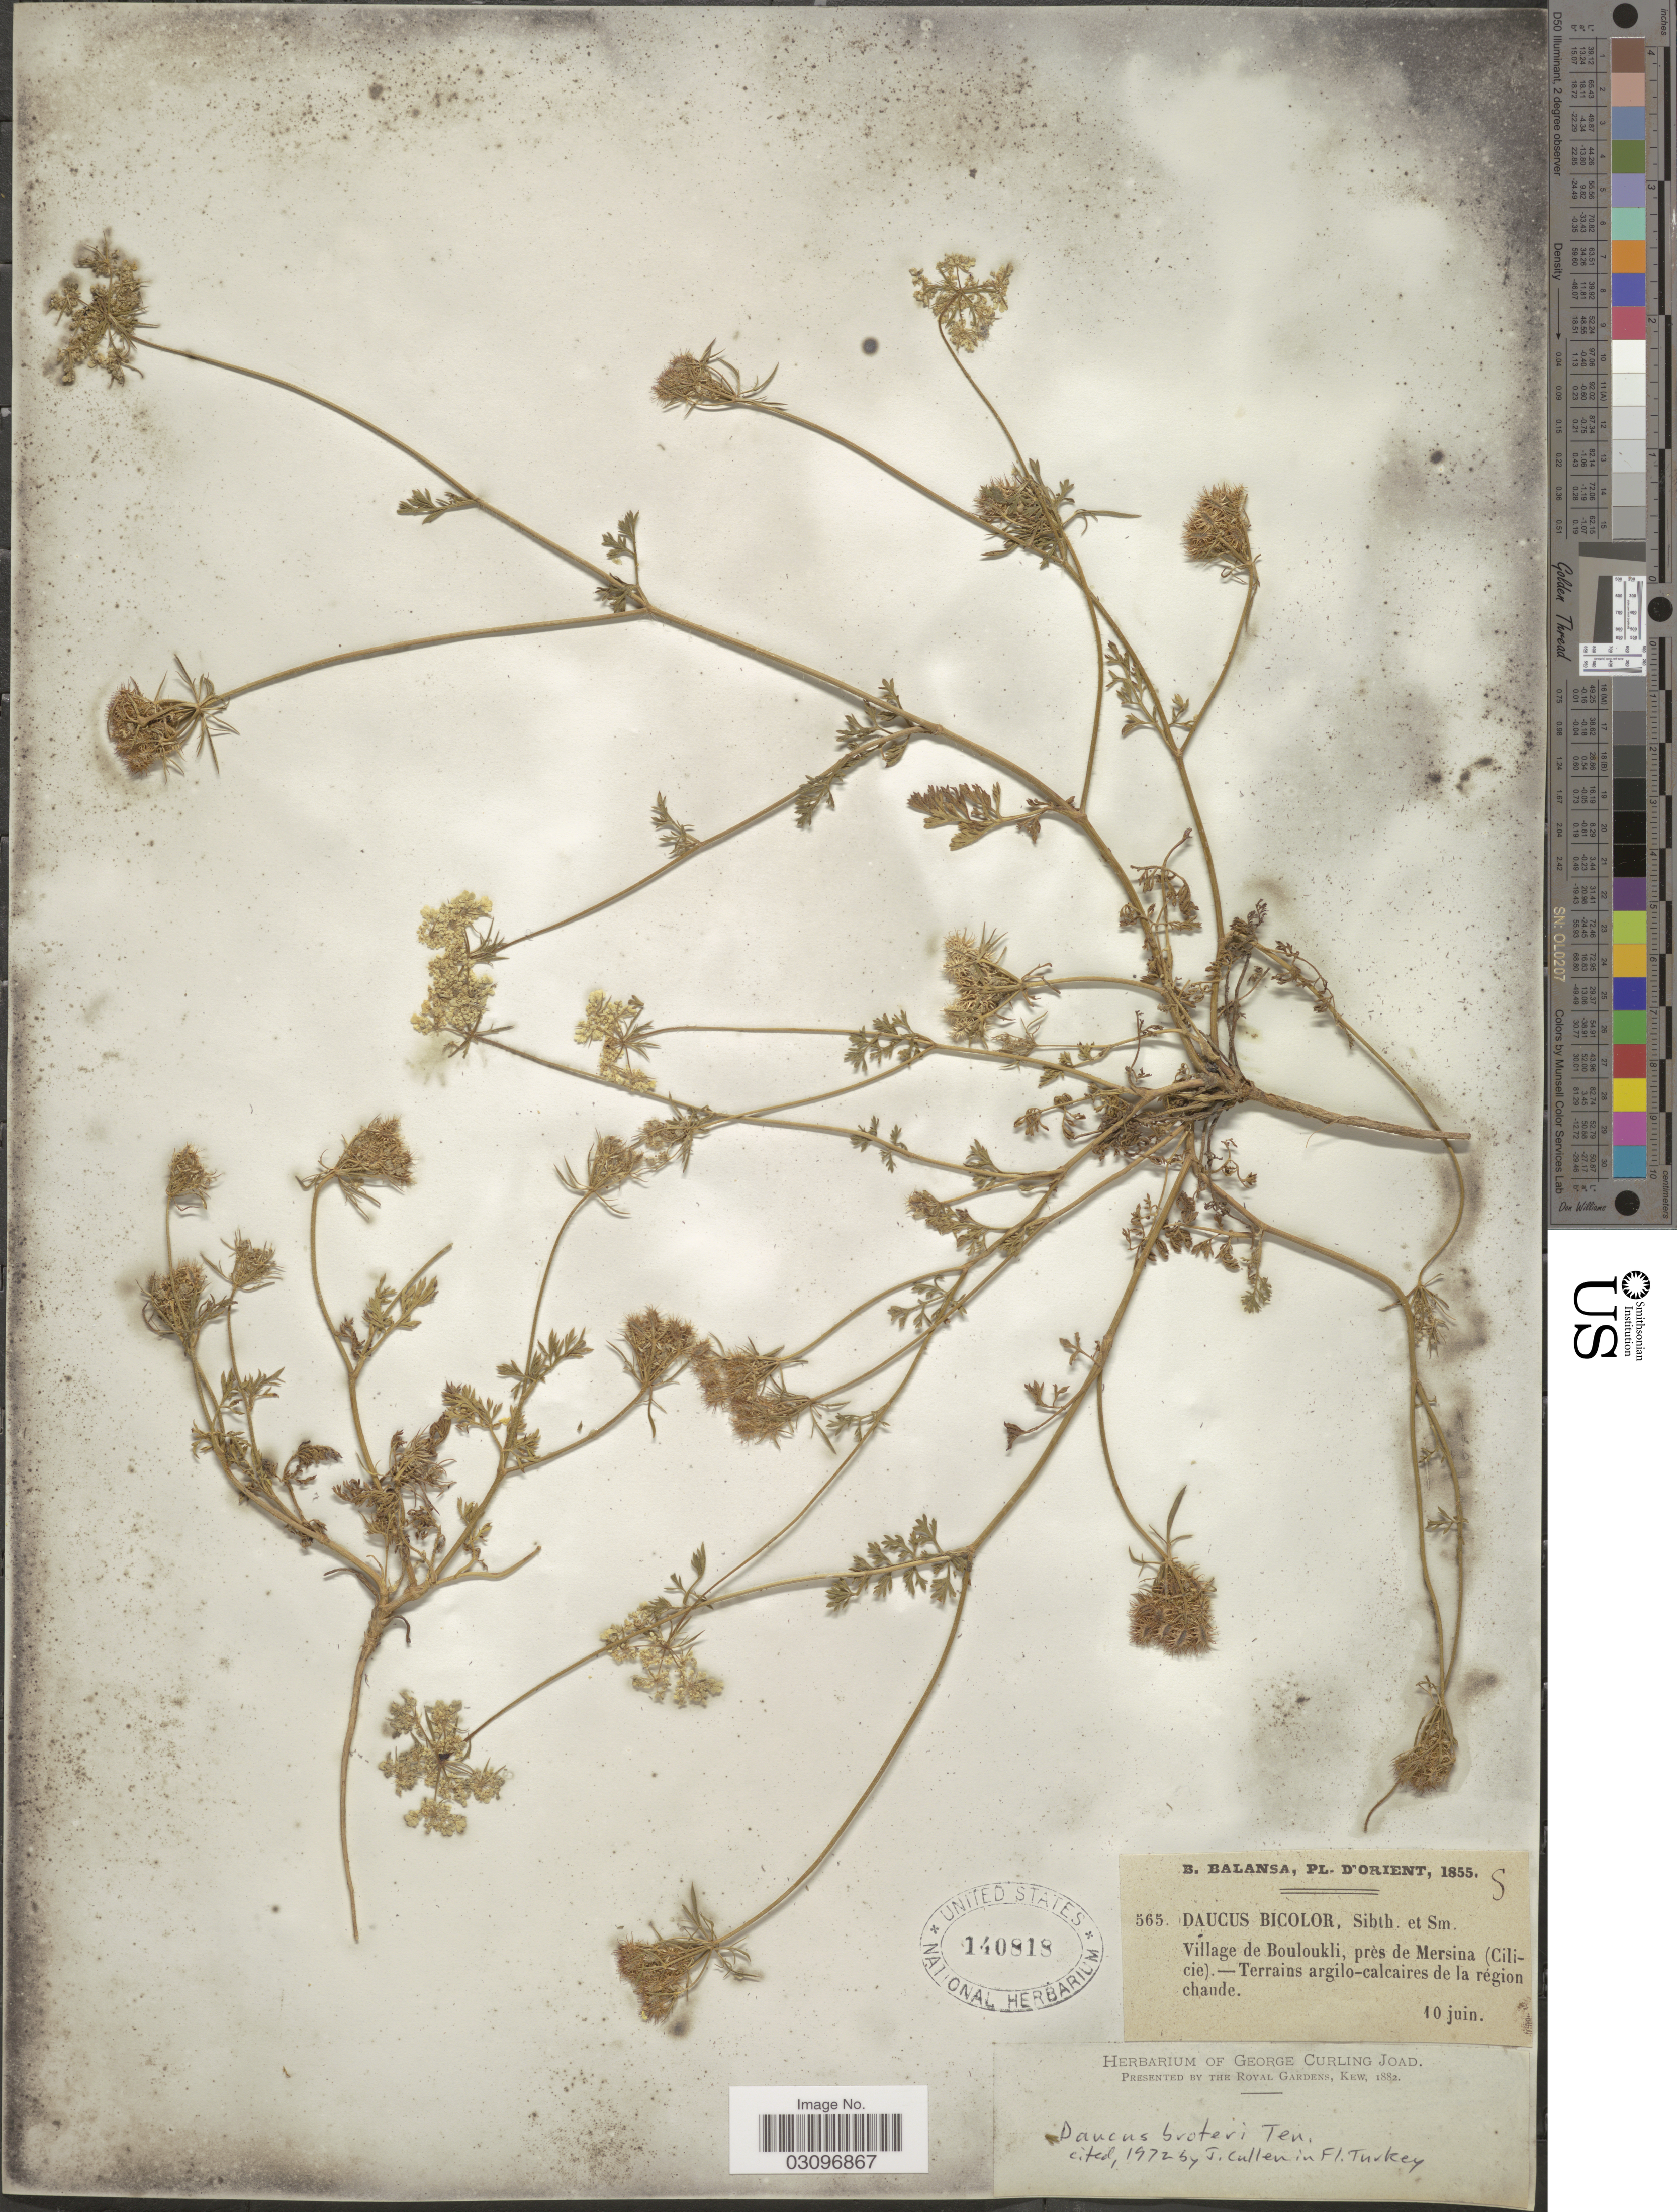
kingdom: Plantae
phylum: Tracheophyta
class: Magnoliopsida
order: Apiales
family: Apiaceae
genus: Daucus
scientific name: Daucus broteroi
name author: Ten.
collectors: B. Balansa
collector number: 565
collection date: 1855-06-10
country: Turkey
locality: Orient. Village de Bouloukli, près de Mersina (Cilicie).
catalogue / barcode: US 140818